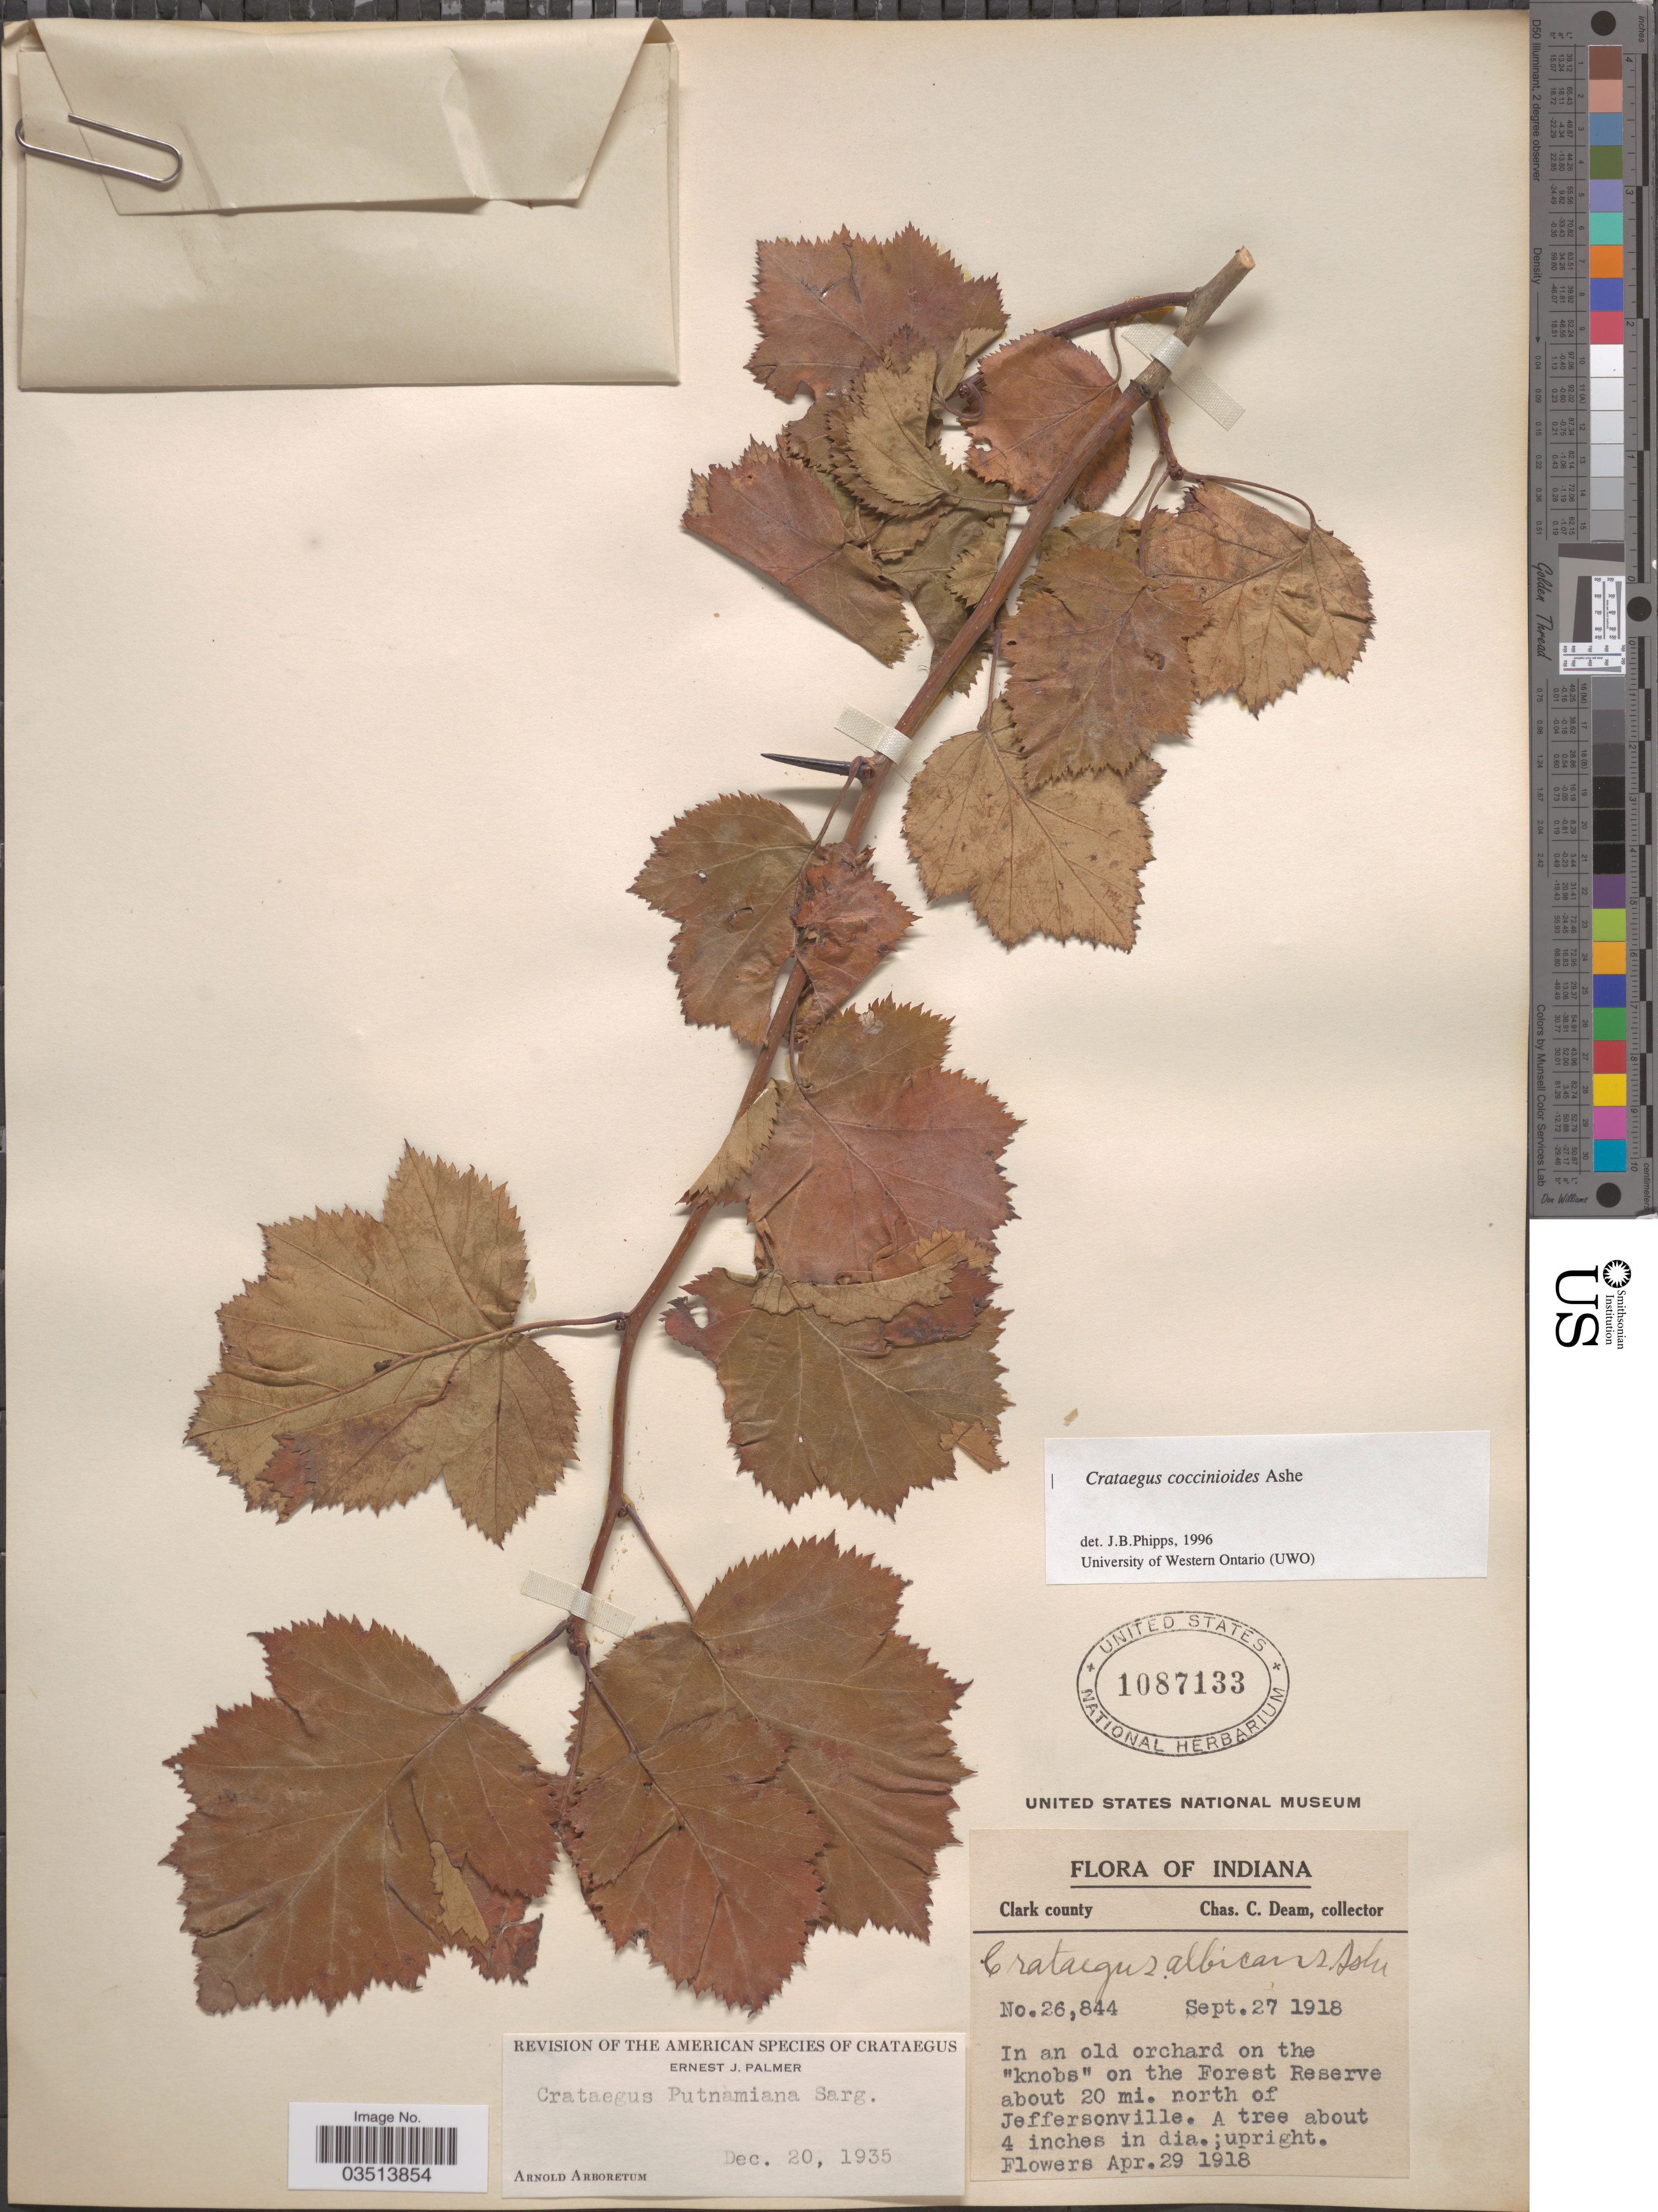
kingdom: Plantae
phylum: Tracheophyta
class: Magnoliopsida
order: Rosales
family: Rosaceae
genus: Crataegus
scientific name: Crataegus coccinioides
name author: Ashe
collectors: C. C. Deam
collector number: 26844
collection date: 1918-09-27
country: United States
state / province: Indiana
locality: Clark county. On the Forest Reserve about 20 mi. north of Jeffersonville.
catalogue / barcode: US 1087133